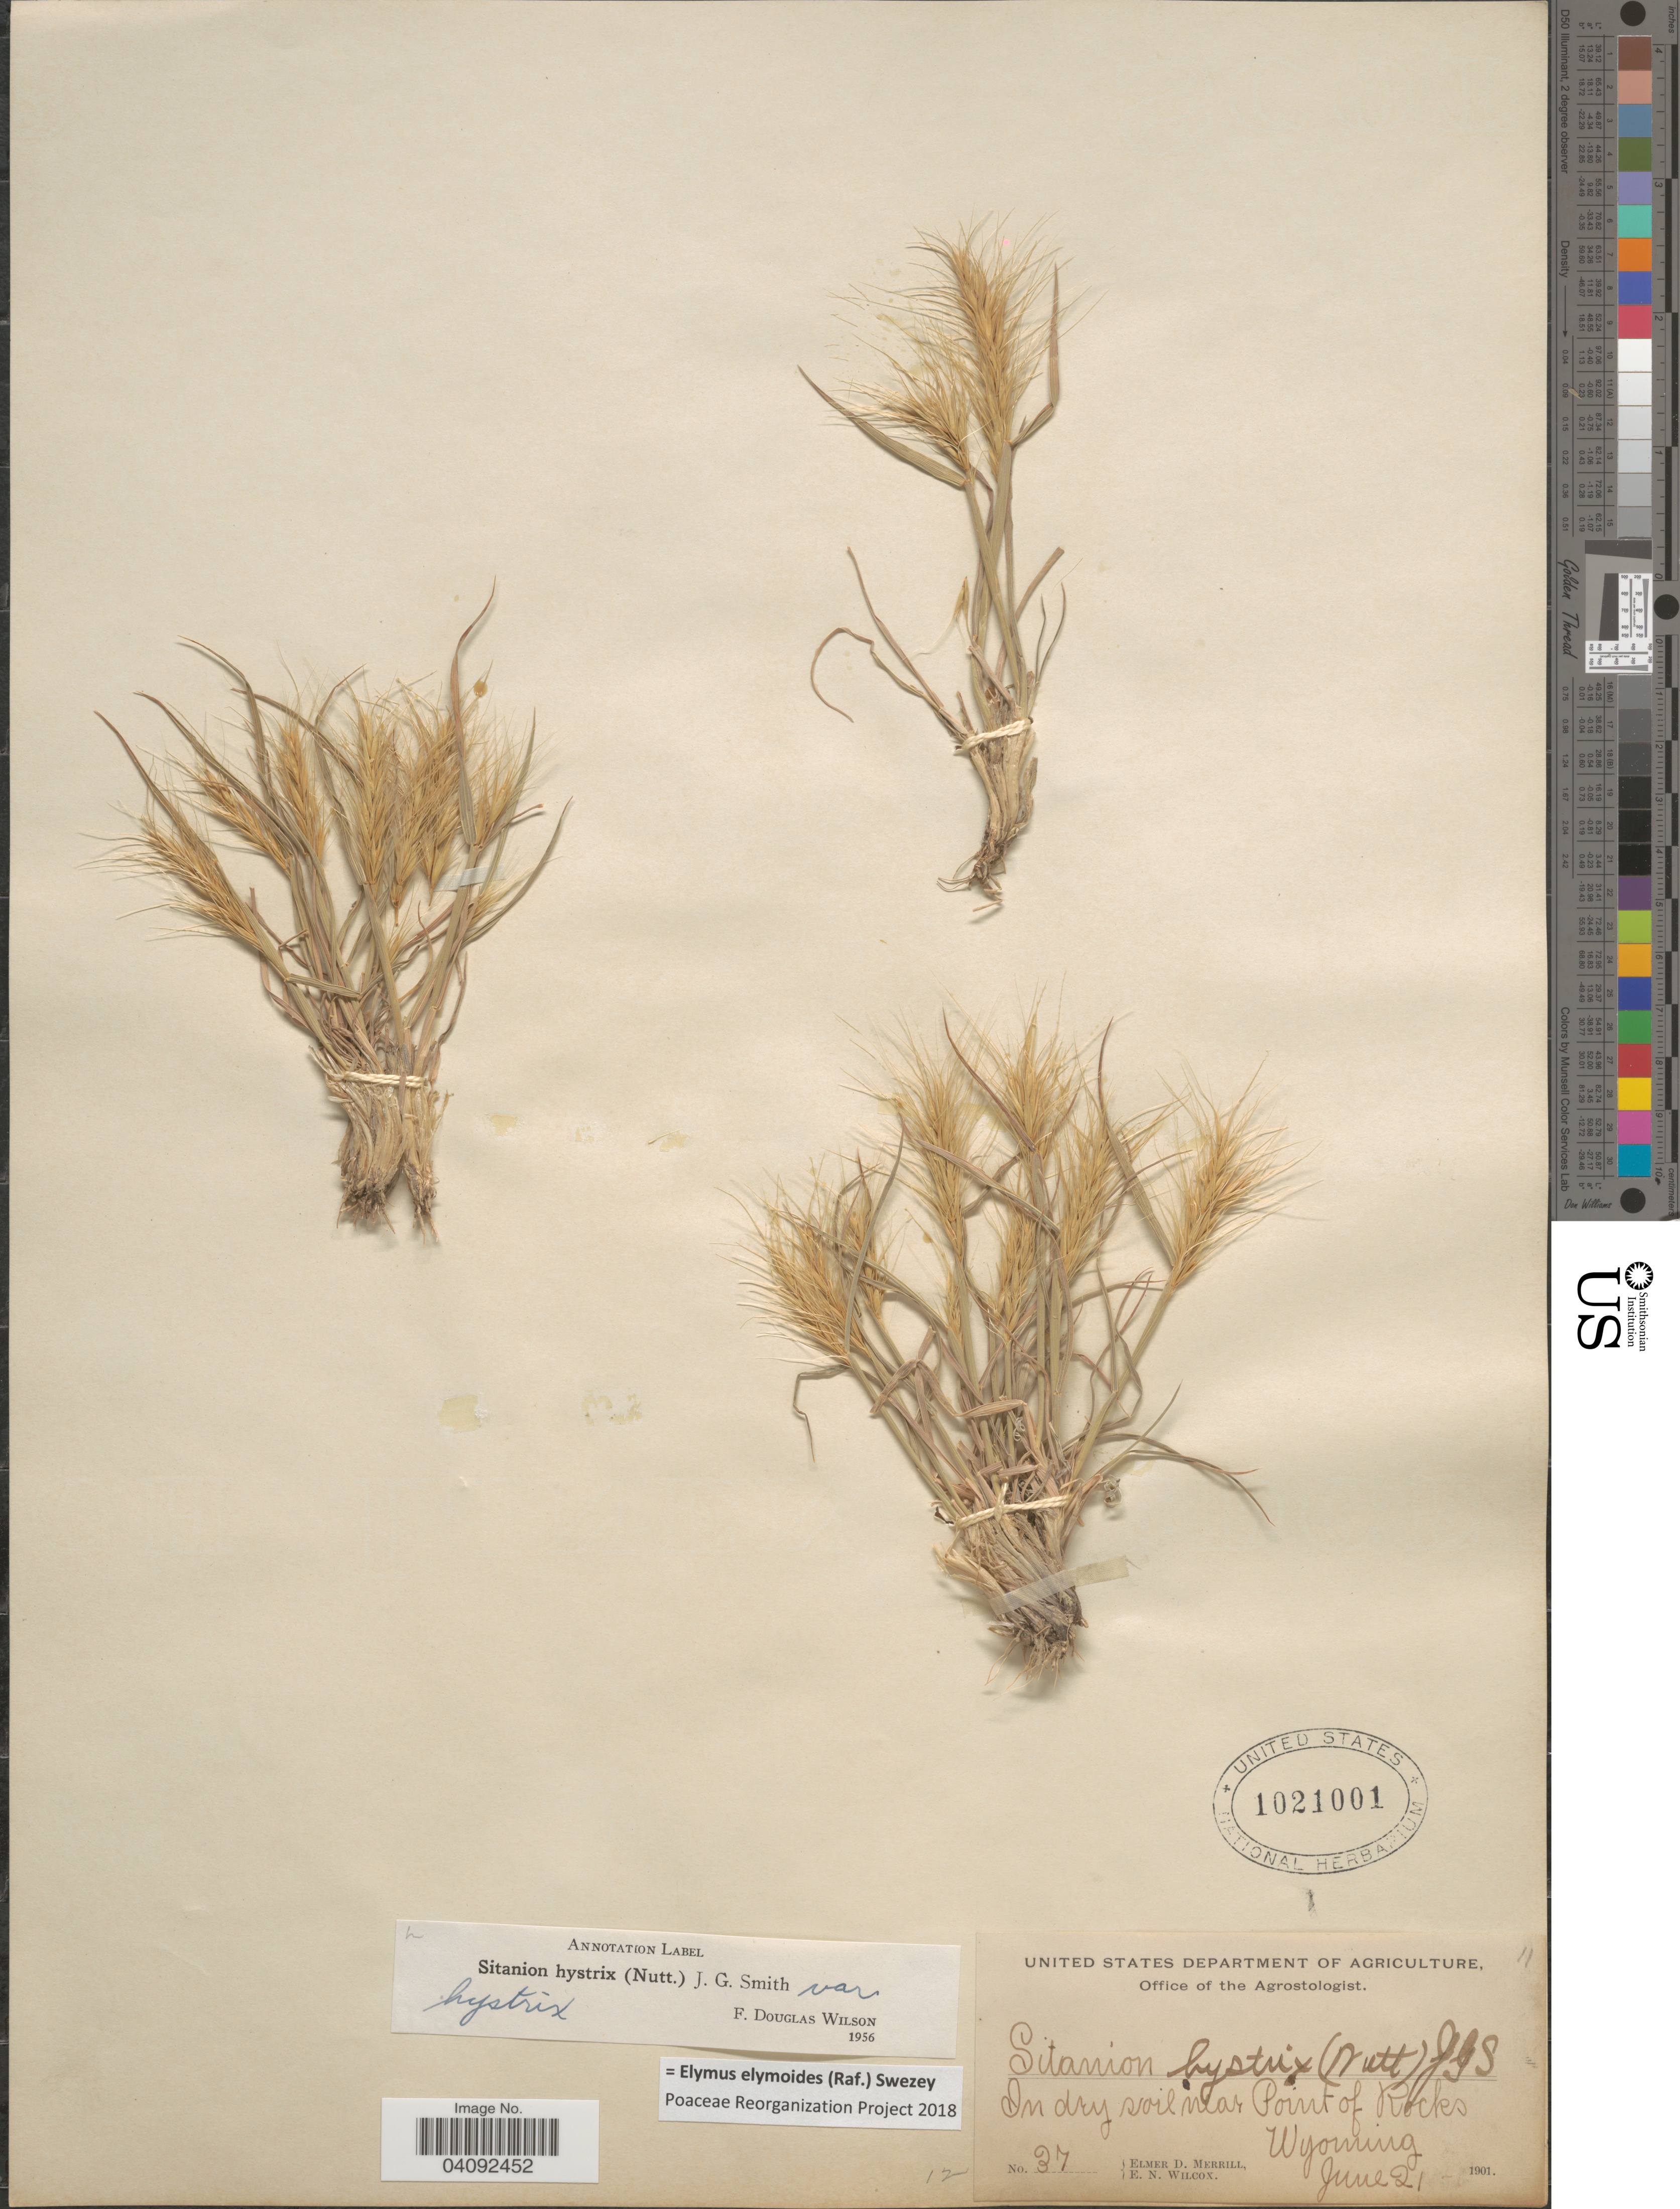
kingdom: Plantae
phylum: Tracheophyta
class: Liliopsida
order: Poales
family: Poaceae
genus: Elymus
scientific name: Elymus elymoides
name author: (Raf.) Swezey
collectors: E. D. Merrill & E. Wilcox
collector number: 37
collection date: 1901-06-21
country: United States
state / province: Wyoming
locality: In dry soil near Point of Rocks.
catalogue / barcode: US 1021001